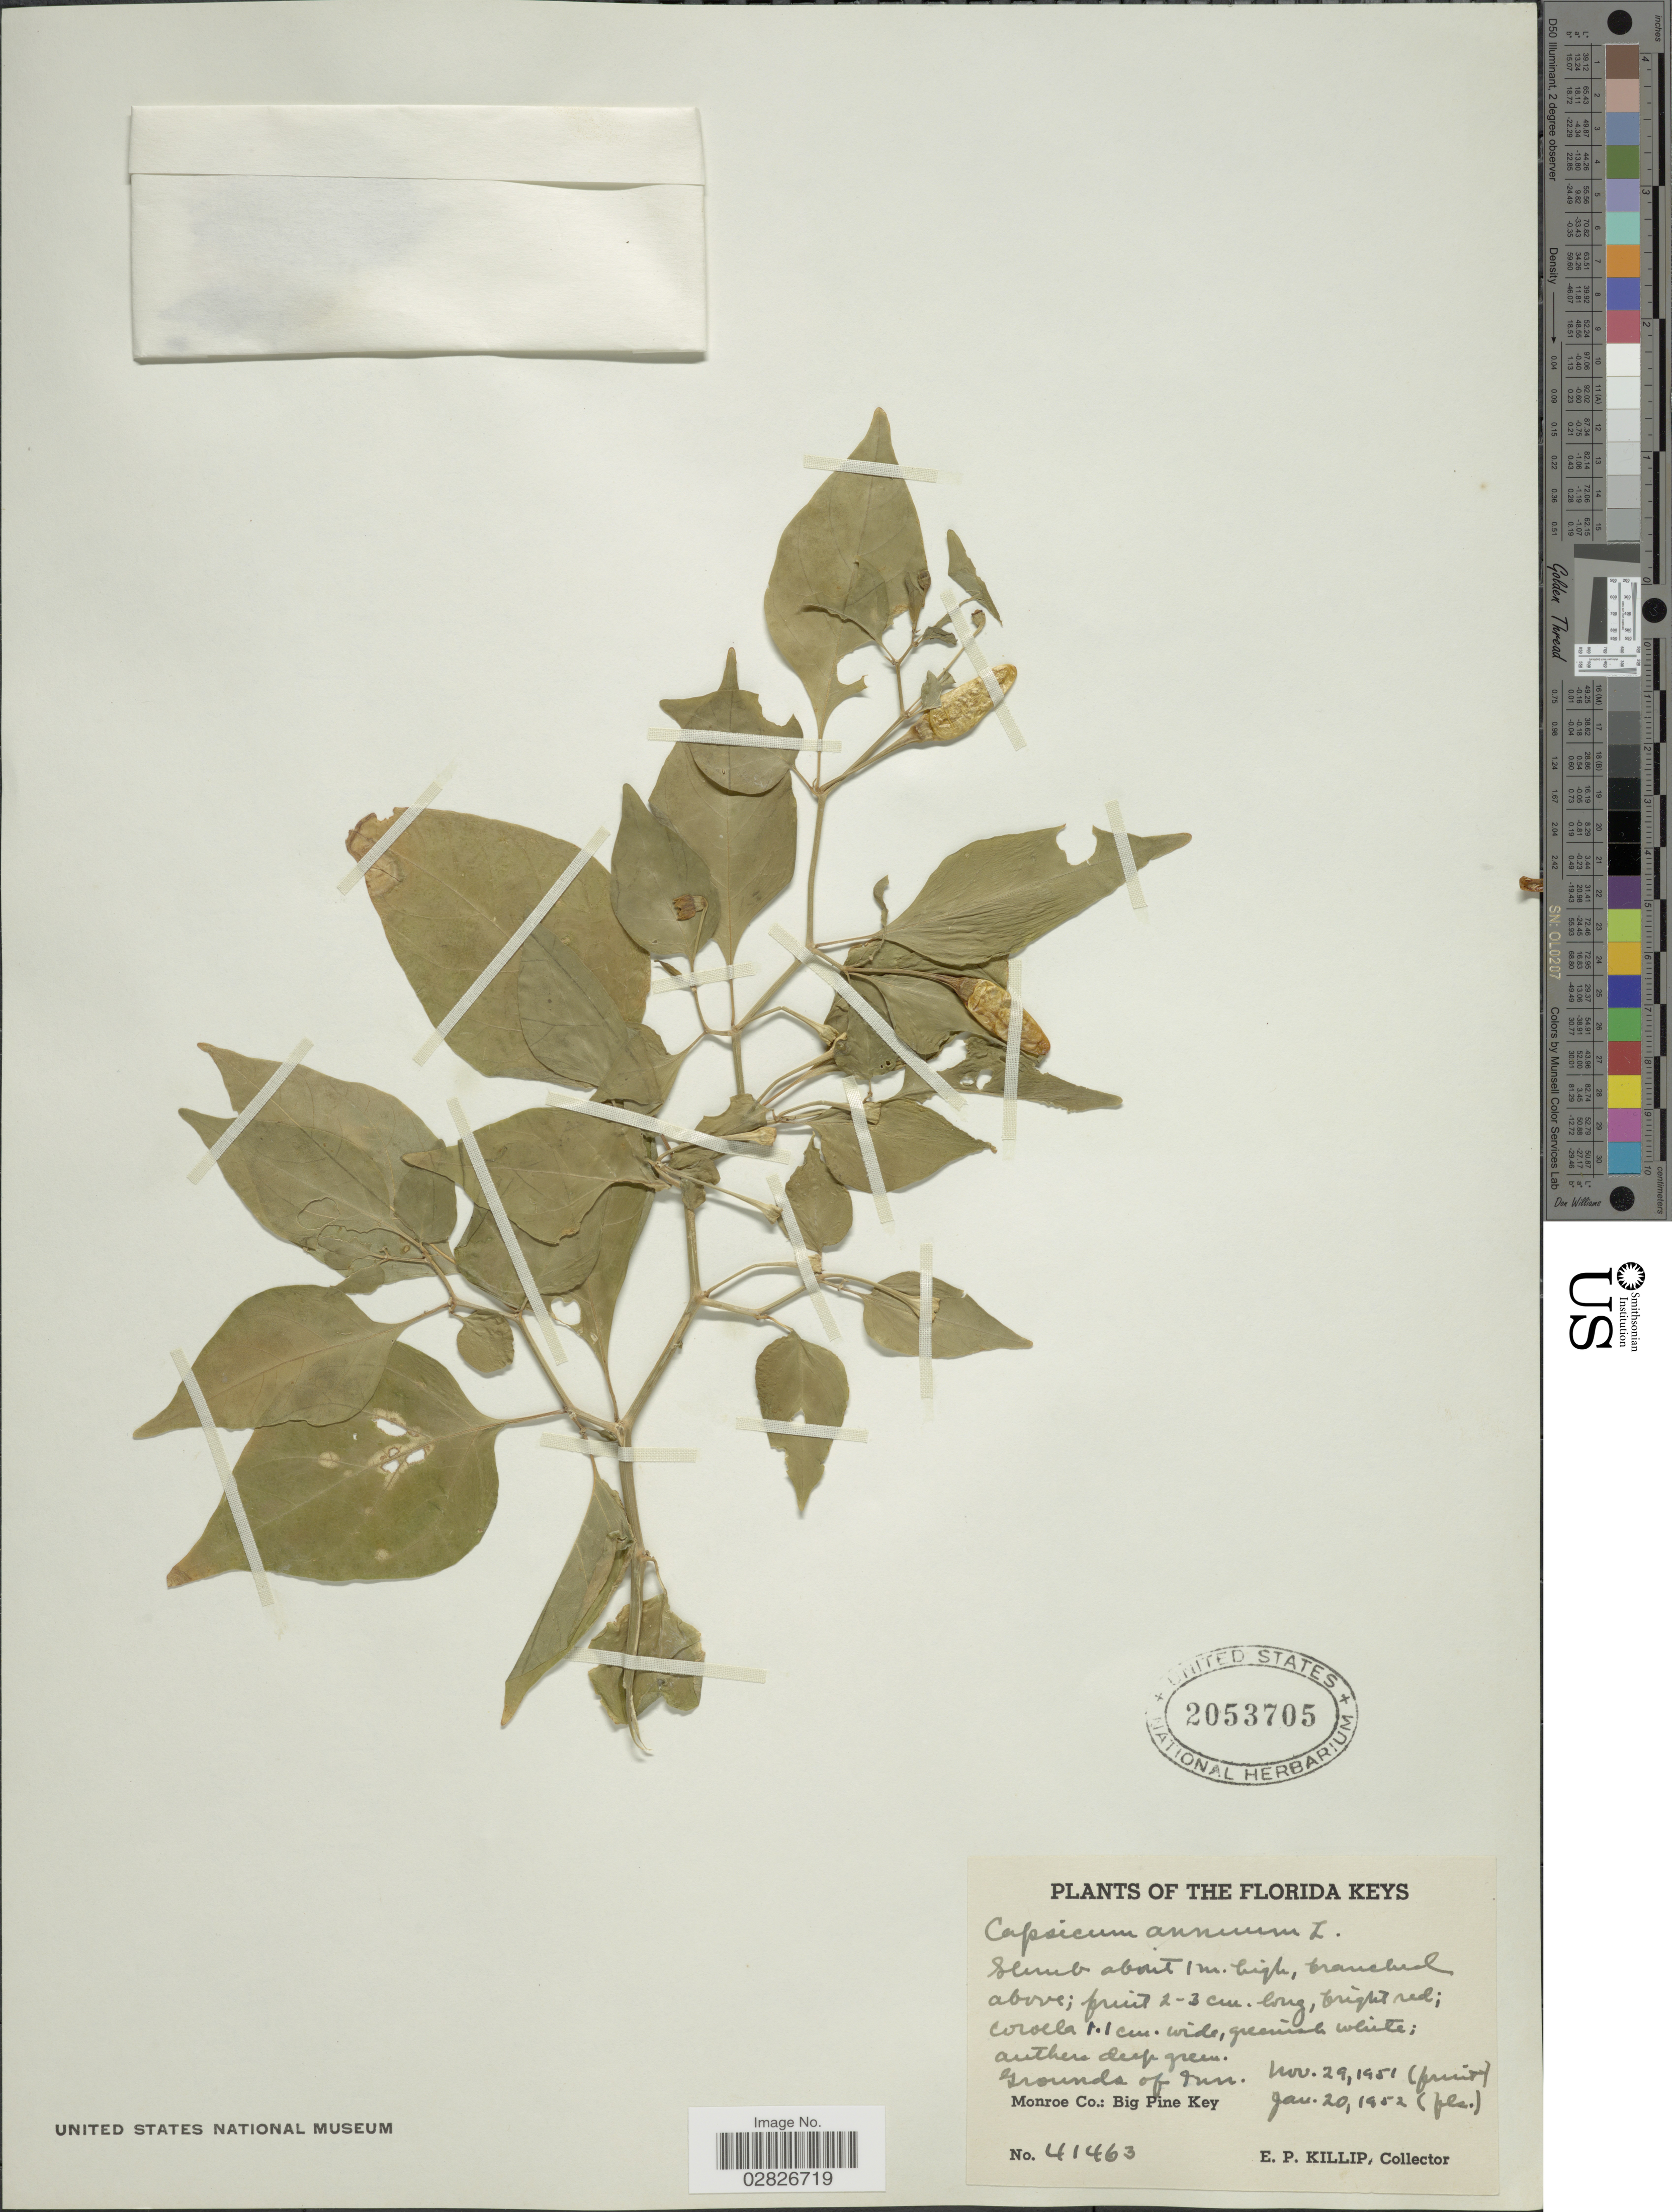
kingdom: Plantae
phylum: Tracheophyta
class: Magnoliopsida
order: Solanales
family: Solanaceae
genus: Capsicum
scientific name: Capsicum annuum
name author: L.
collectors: E. P. Killip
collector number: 41463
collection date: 1951-11-29/1952-01-20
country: United States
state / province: Florida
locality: Florida Keys, Grounds of Inn, Monroe Co., Big Pine Key.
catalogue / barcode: US 2053705